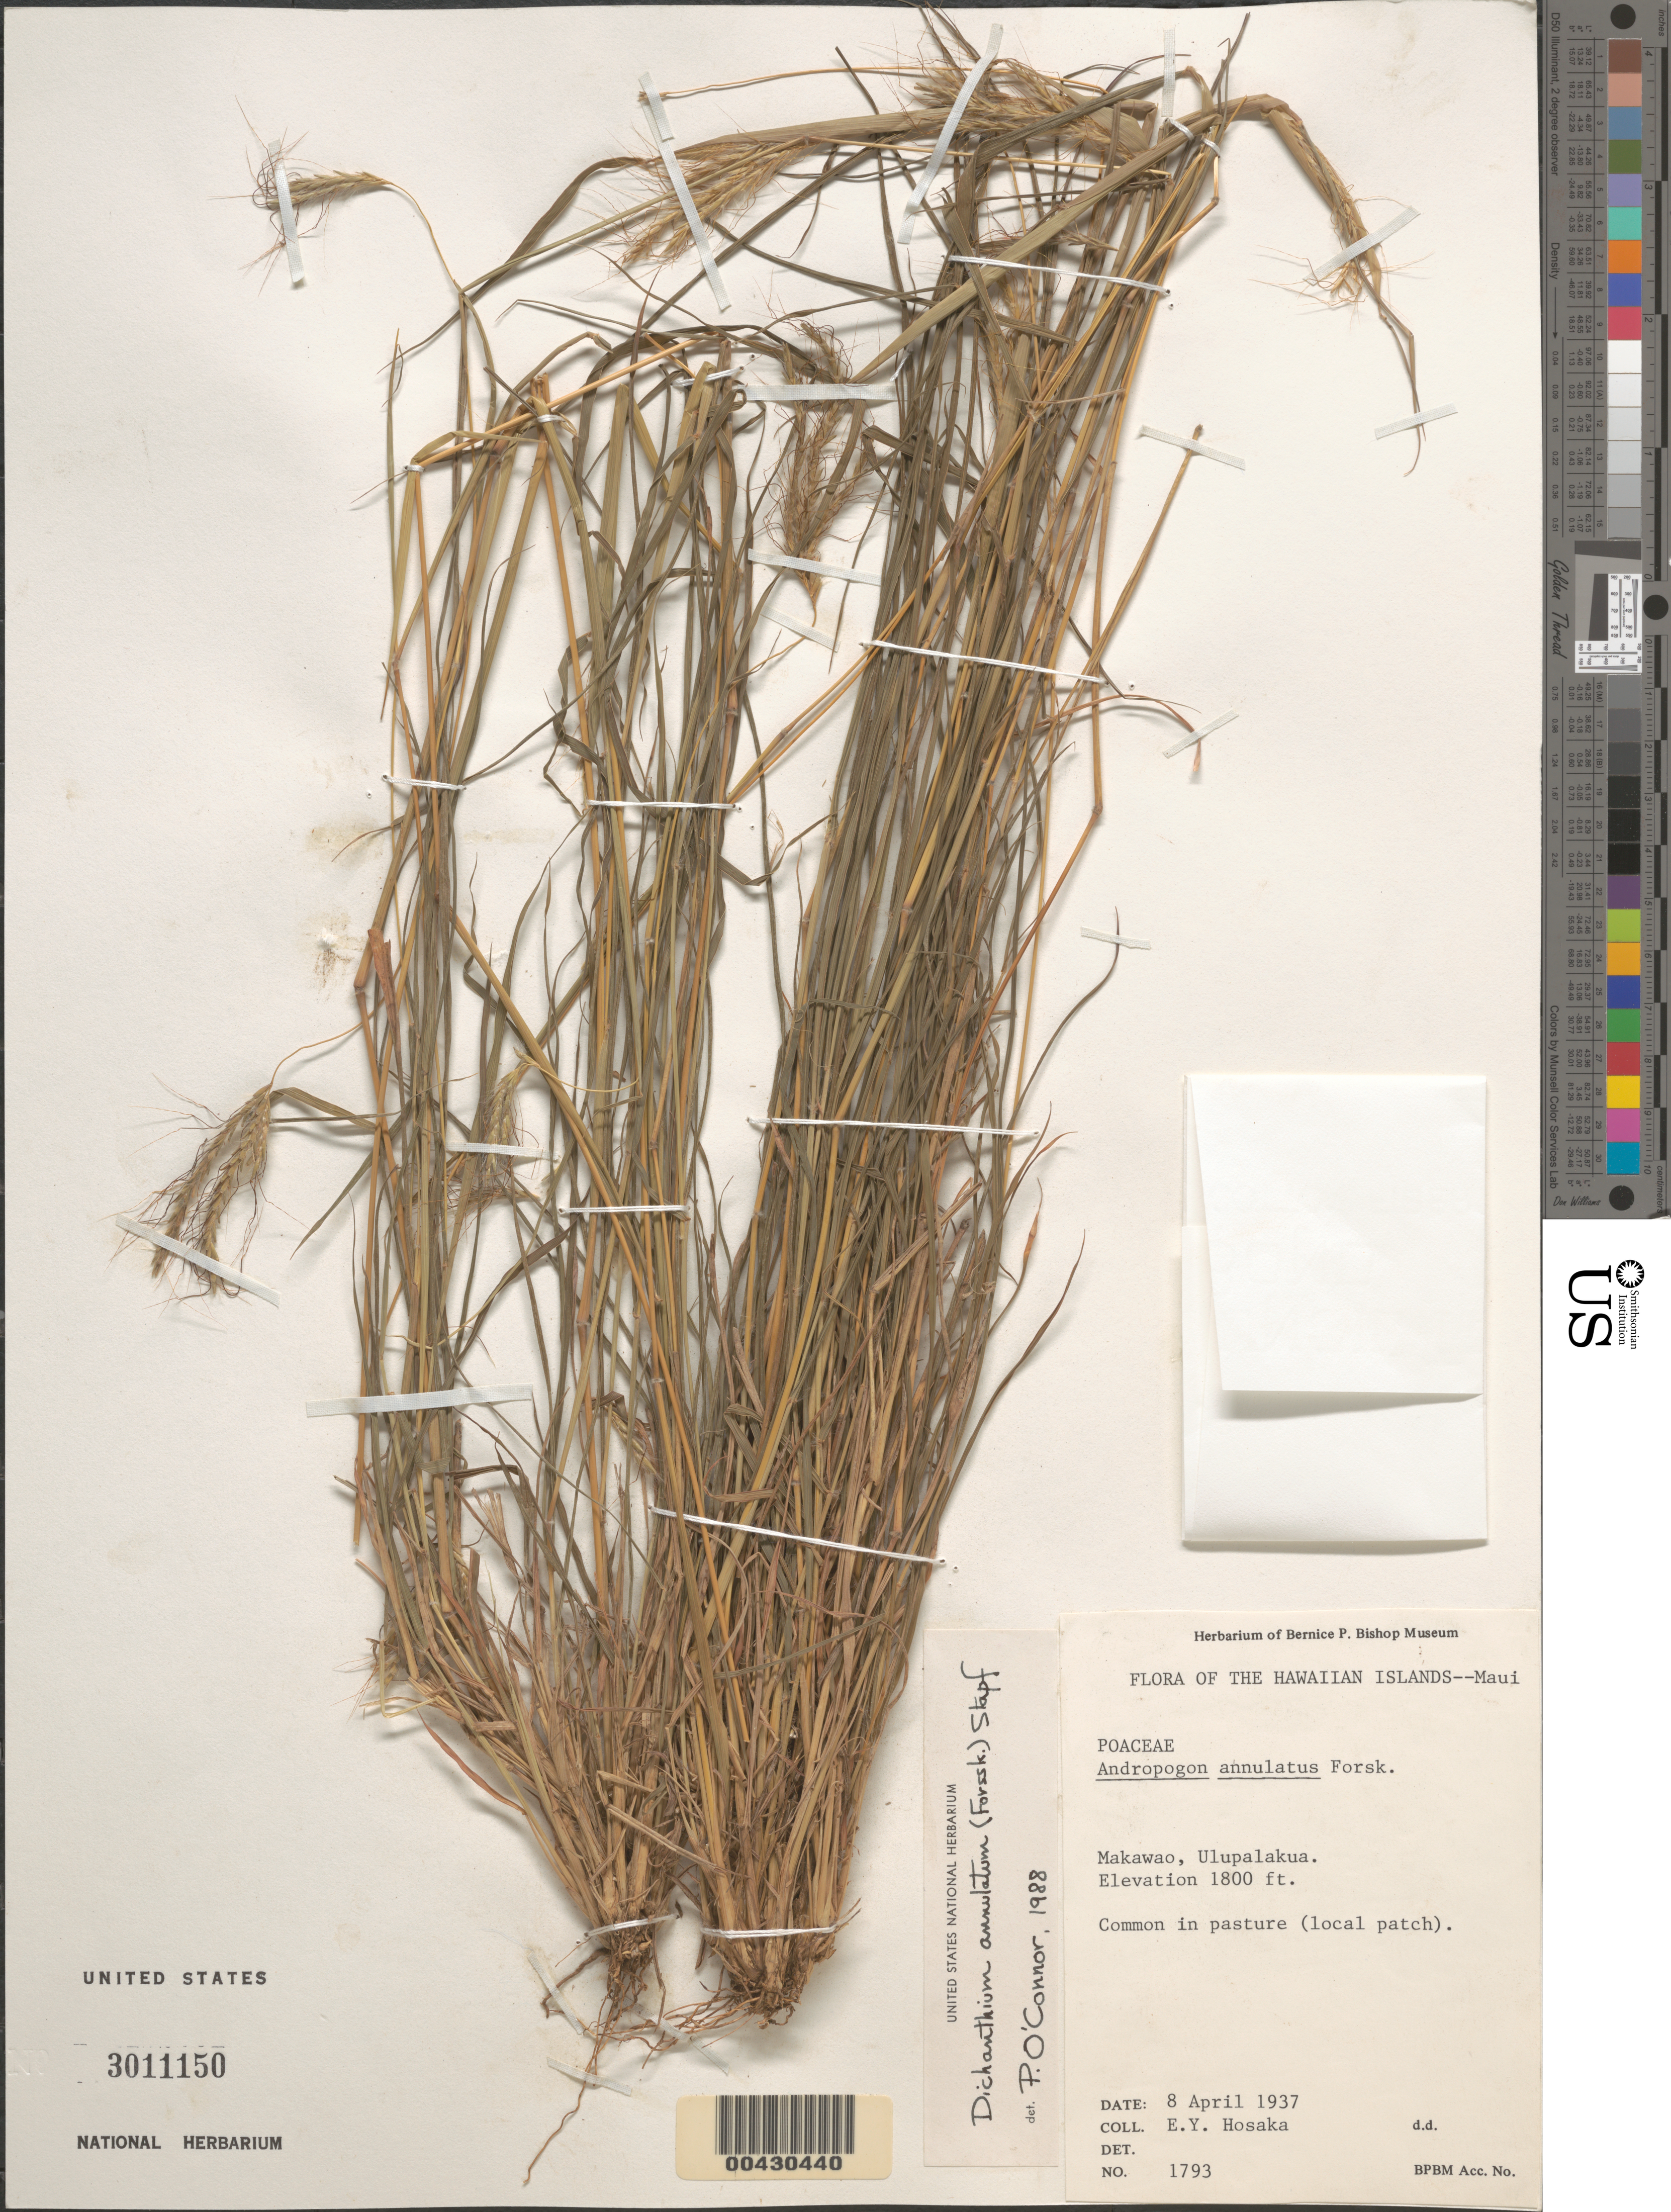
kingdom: Plantae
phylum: Tracheophyta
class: Liliopsida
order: Poales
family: Poaceae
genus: Dichanthium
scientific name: Dichanthium sericeum subsp. sericeum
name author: (R. Br.) A. Camus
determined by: Faccenda, K.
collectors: E. Y. Hosaka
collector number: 1793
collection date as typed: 8 Apr 1937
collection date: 1937-04-08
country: United States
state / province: Hawaii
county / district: Maui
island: Maui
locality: Makawao, Ulupalakua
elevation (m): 549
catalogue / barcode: US 3011150